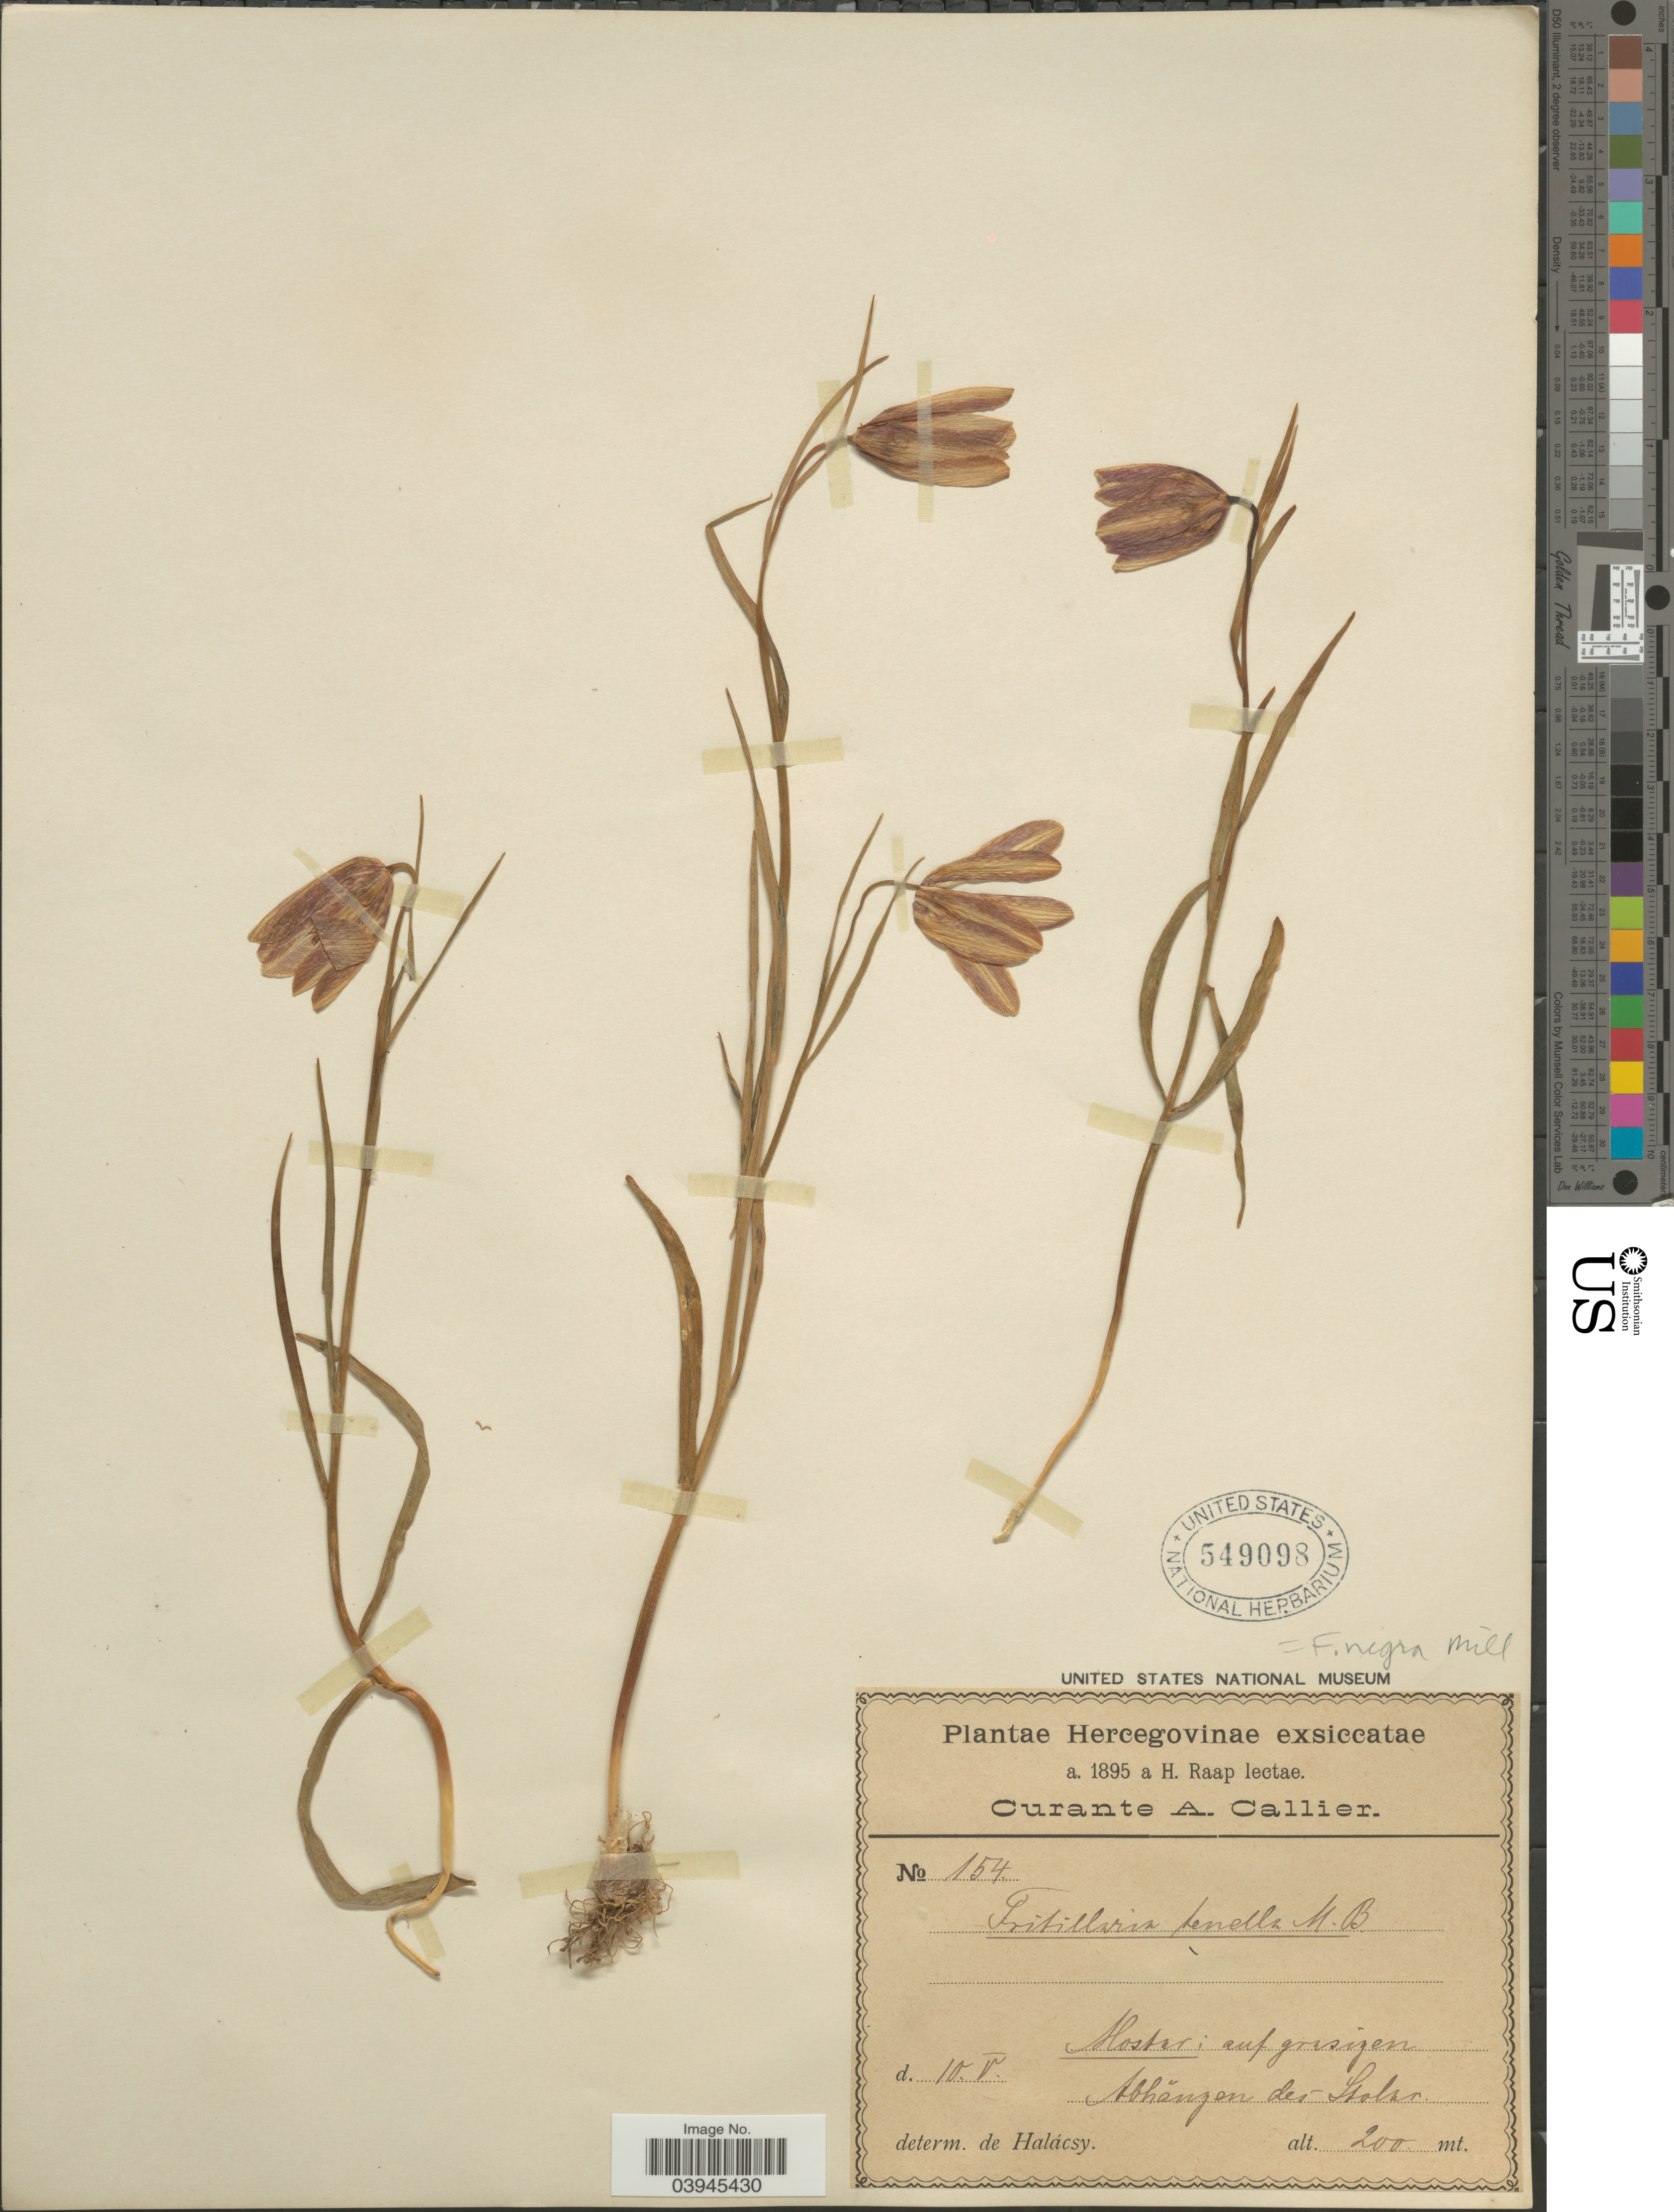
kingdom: Plantae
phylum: Tracheophyta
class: Liliopsida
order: Liliales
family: Liliaceae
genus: Fritillaria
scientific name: Fritillaria pontica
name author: Wahlenb.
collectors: H. Raap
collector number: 154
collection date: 1895-05-10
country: Bosnia and Herzegovina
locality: Hercegovinae. Mostar: auf gresigen Abhängen des Stolar.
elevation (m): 200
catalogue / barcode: US 549098